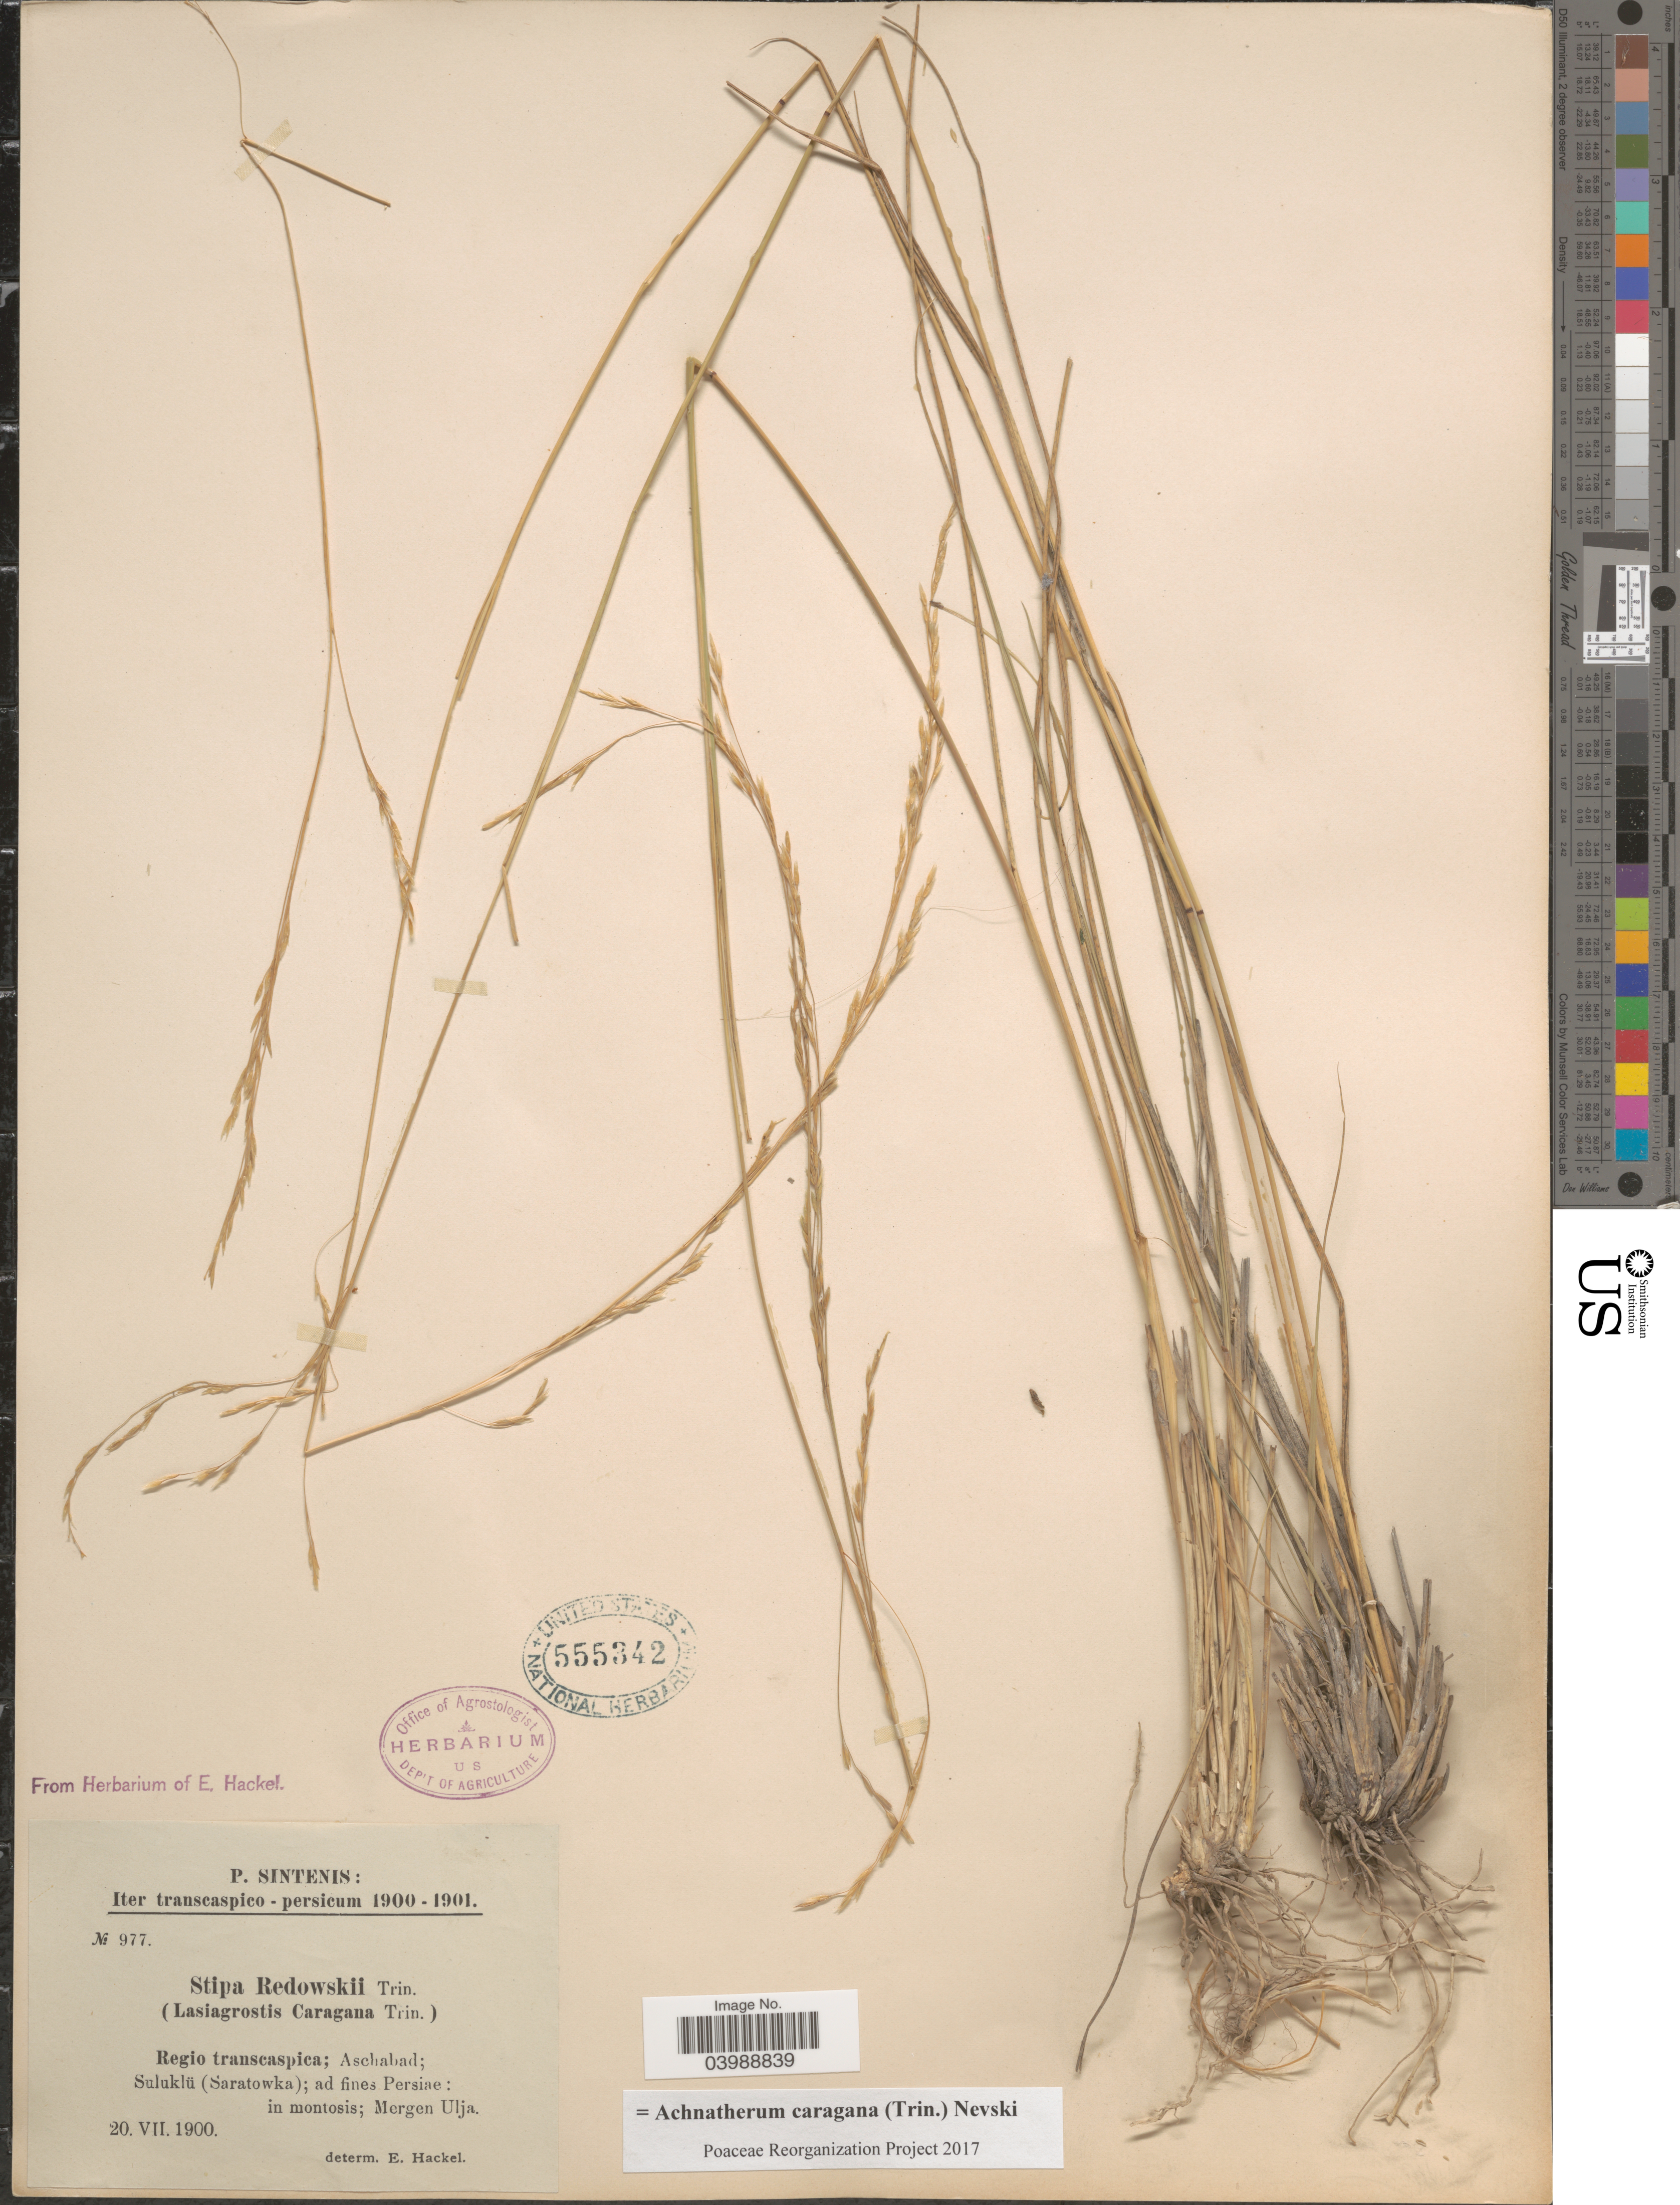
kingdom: Plantae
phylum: Tracheophyta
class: Liliopsida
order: Poales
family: Poaceae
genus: Achnatherum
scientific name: Achnatherum caragana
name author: (Trin.) Nevski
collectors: P. Sintenis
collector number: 977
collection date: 1900-07-20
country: Turkmenistan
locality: Iter transcaspico - persicum. Regio transcaspica; Aschabad; Suluklü (Saratowka); ad fines Persiae: in montosis; Mergen Ulja.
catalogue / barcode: US 555342